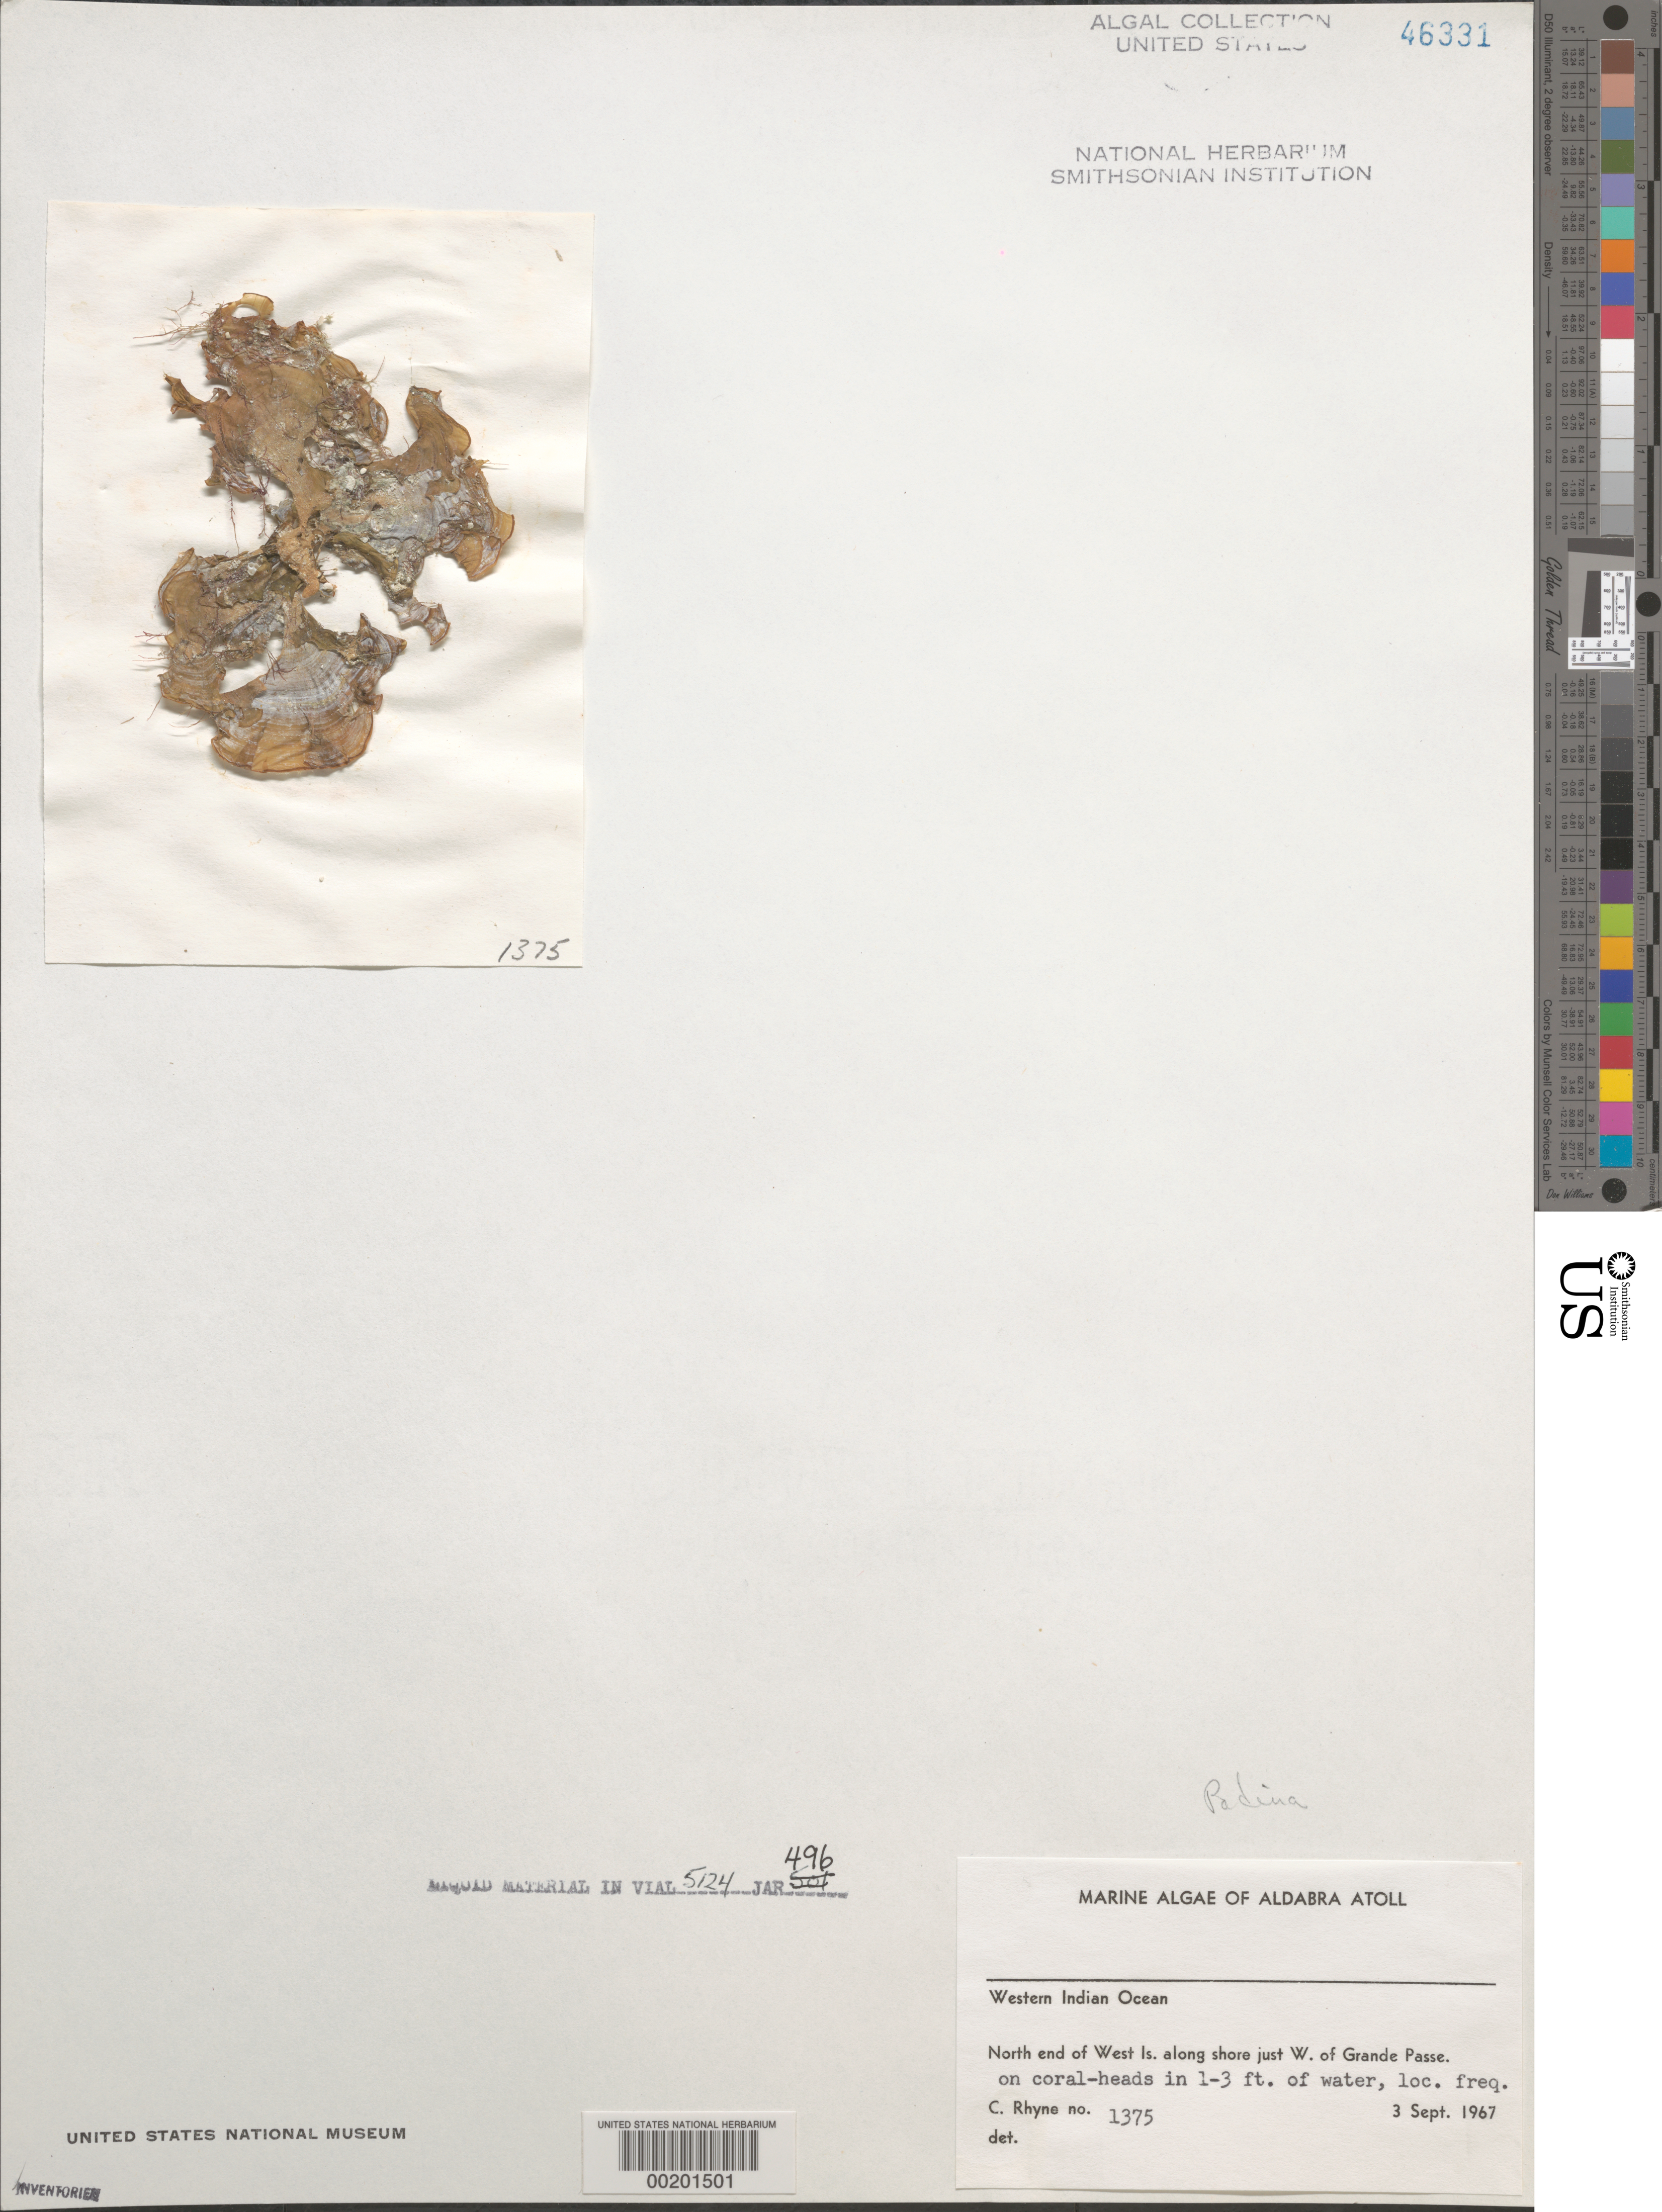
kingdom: Chromista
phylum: Ochrophyta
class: Phaeophyceae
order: Dictyotales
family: Dictyotaceae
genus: Padina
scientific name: Padina sp.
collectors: C. Rhyne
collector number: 1375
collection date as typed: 03 Sep 1967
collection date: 1967-09-03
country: Seychelles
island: Aldabra Atoll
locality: West Islet, Just west of Grande Pass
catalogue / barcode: US 46331